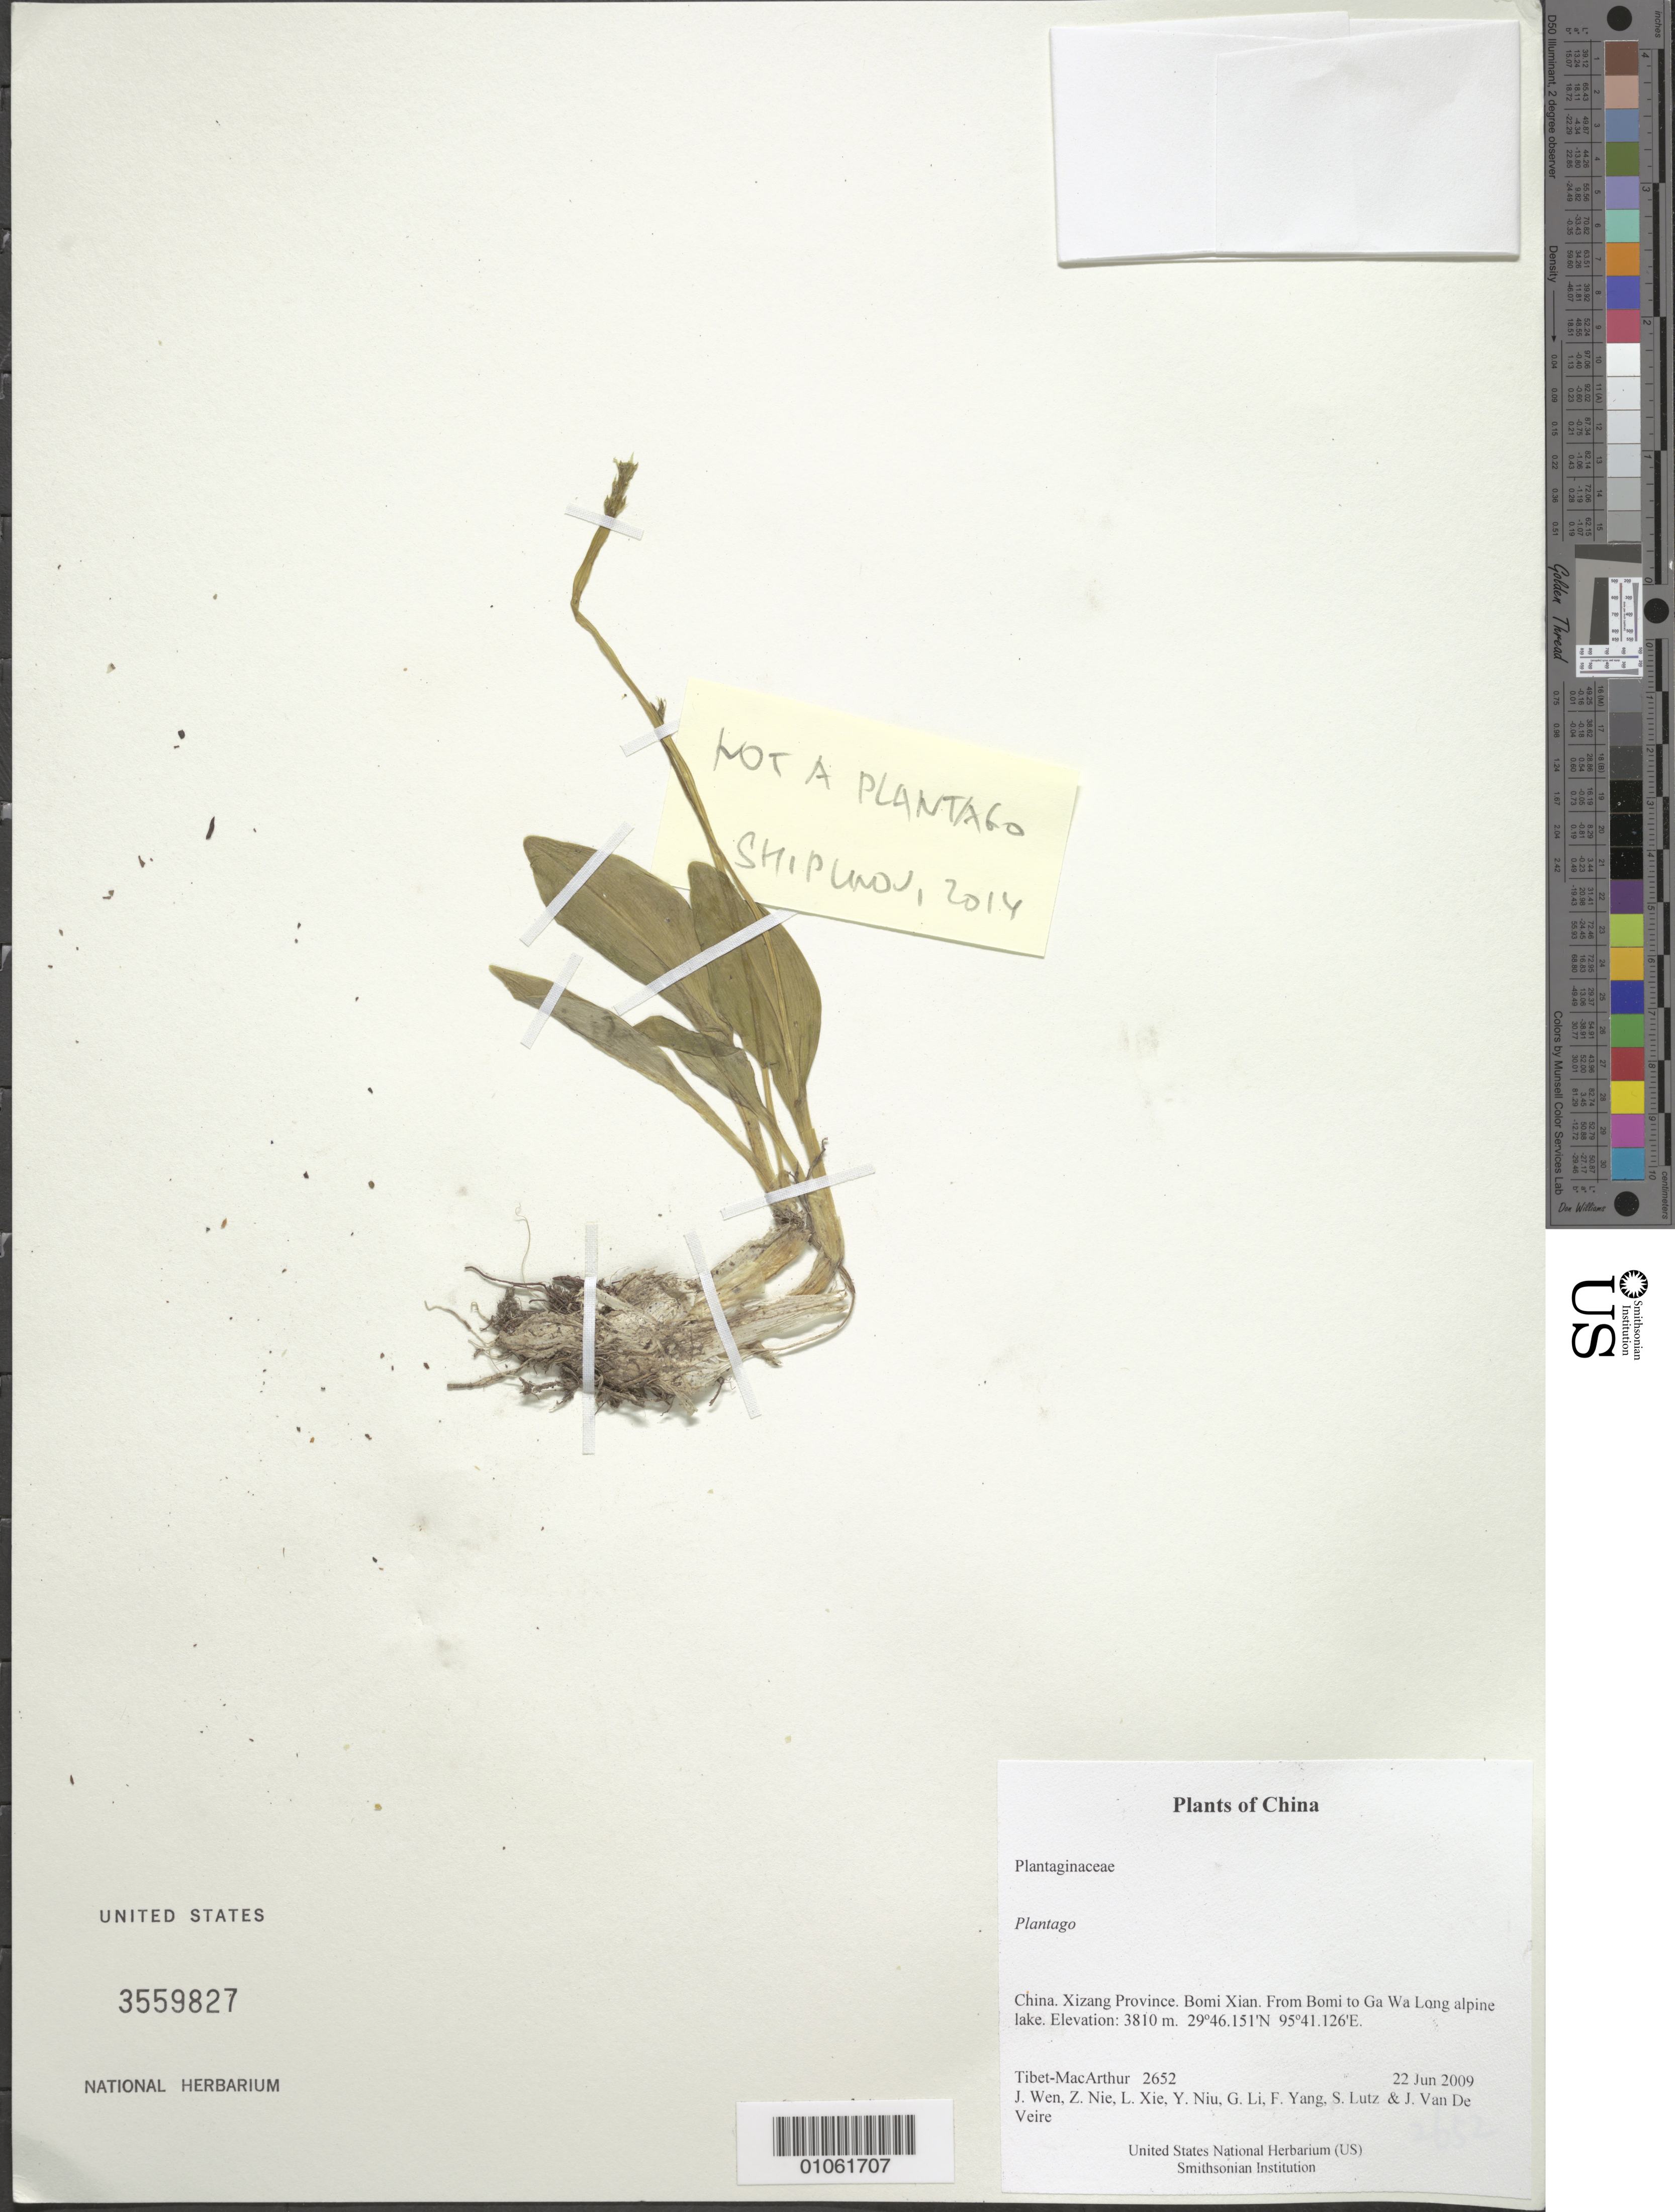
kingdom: Plantae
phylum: Tracheophyta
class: Magnoliopsida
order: Lamiales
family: Plantaginaceae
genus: Plantago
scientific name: Plantago sp.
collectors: Tibet-MacArthur, J. Wen, Z. Nie, L. Xie, Y. Niu, G. Li, F. Yang, S. Lutz & J. Van De Veire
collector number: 2652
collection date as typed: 22 Jun 2009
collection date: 2009-06-22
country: China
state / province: Xizang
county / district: Bomi Xian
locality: From Bomi to Ga Wa Long alpine lake.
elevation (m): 3810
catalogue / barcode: US 3559827